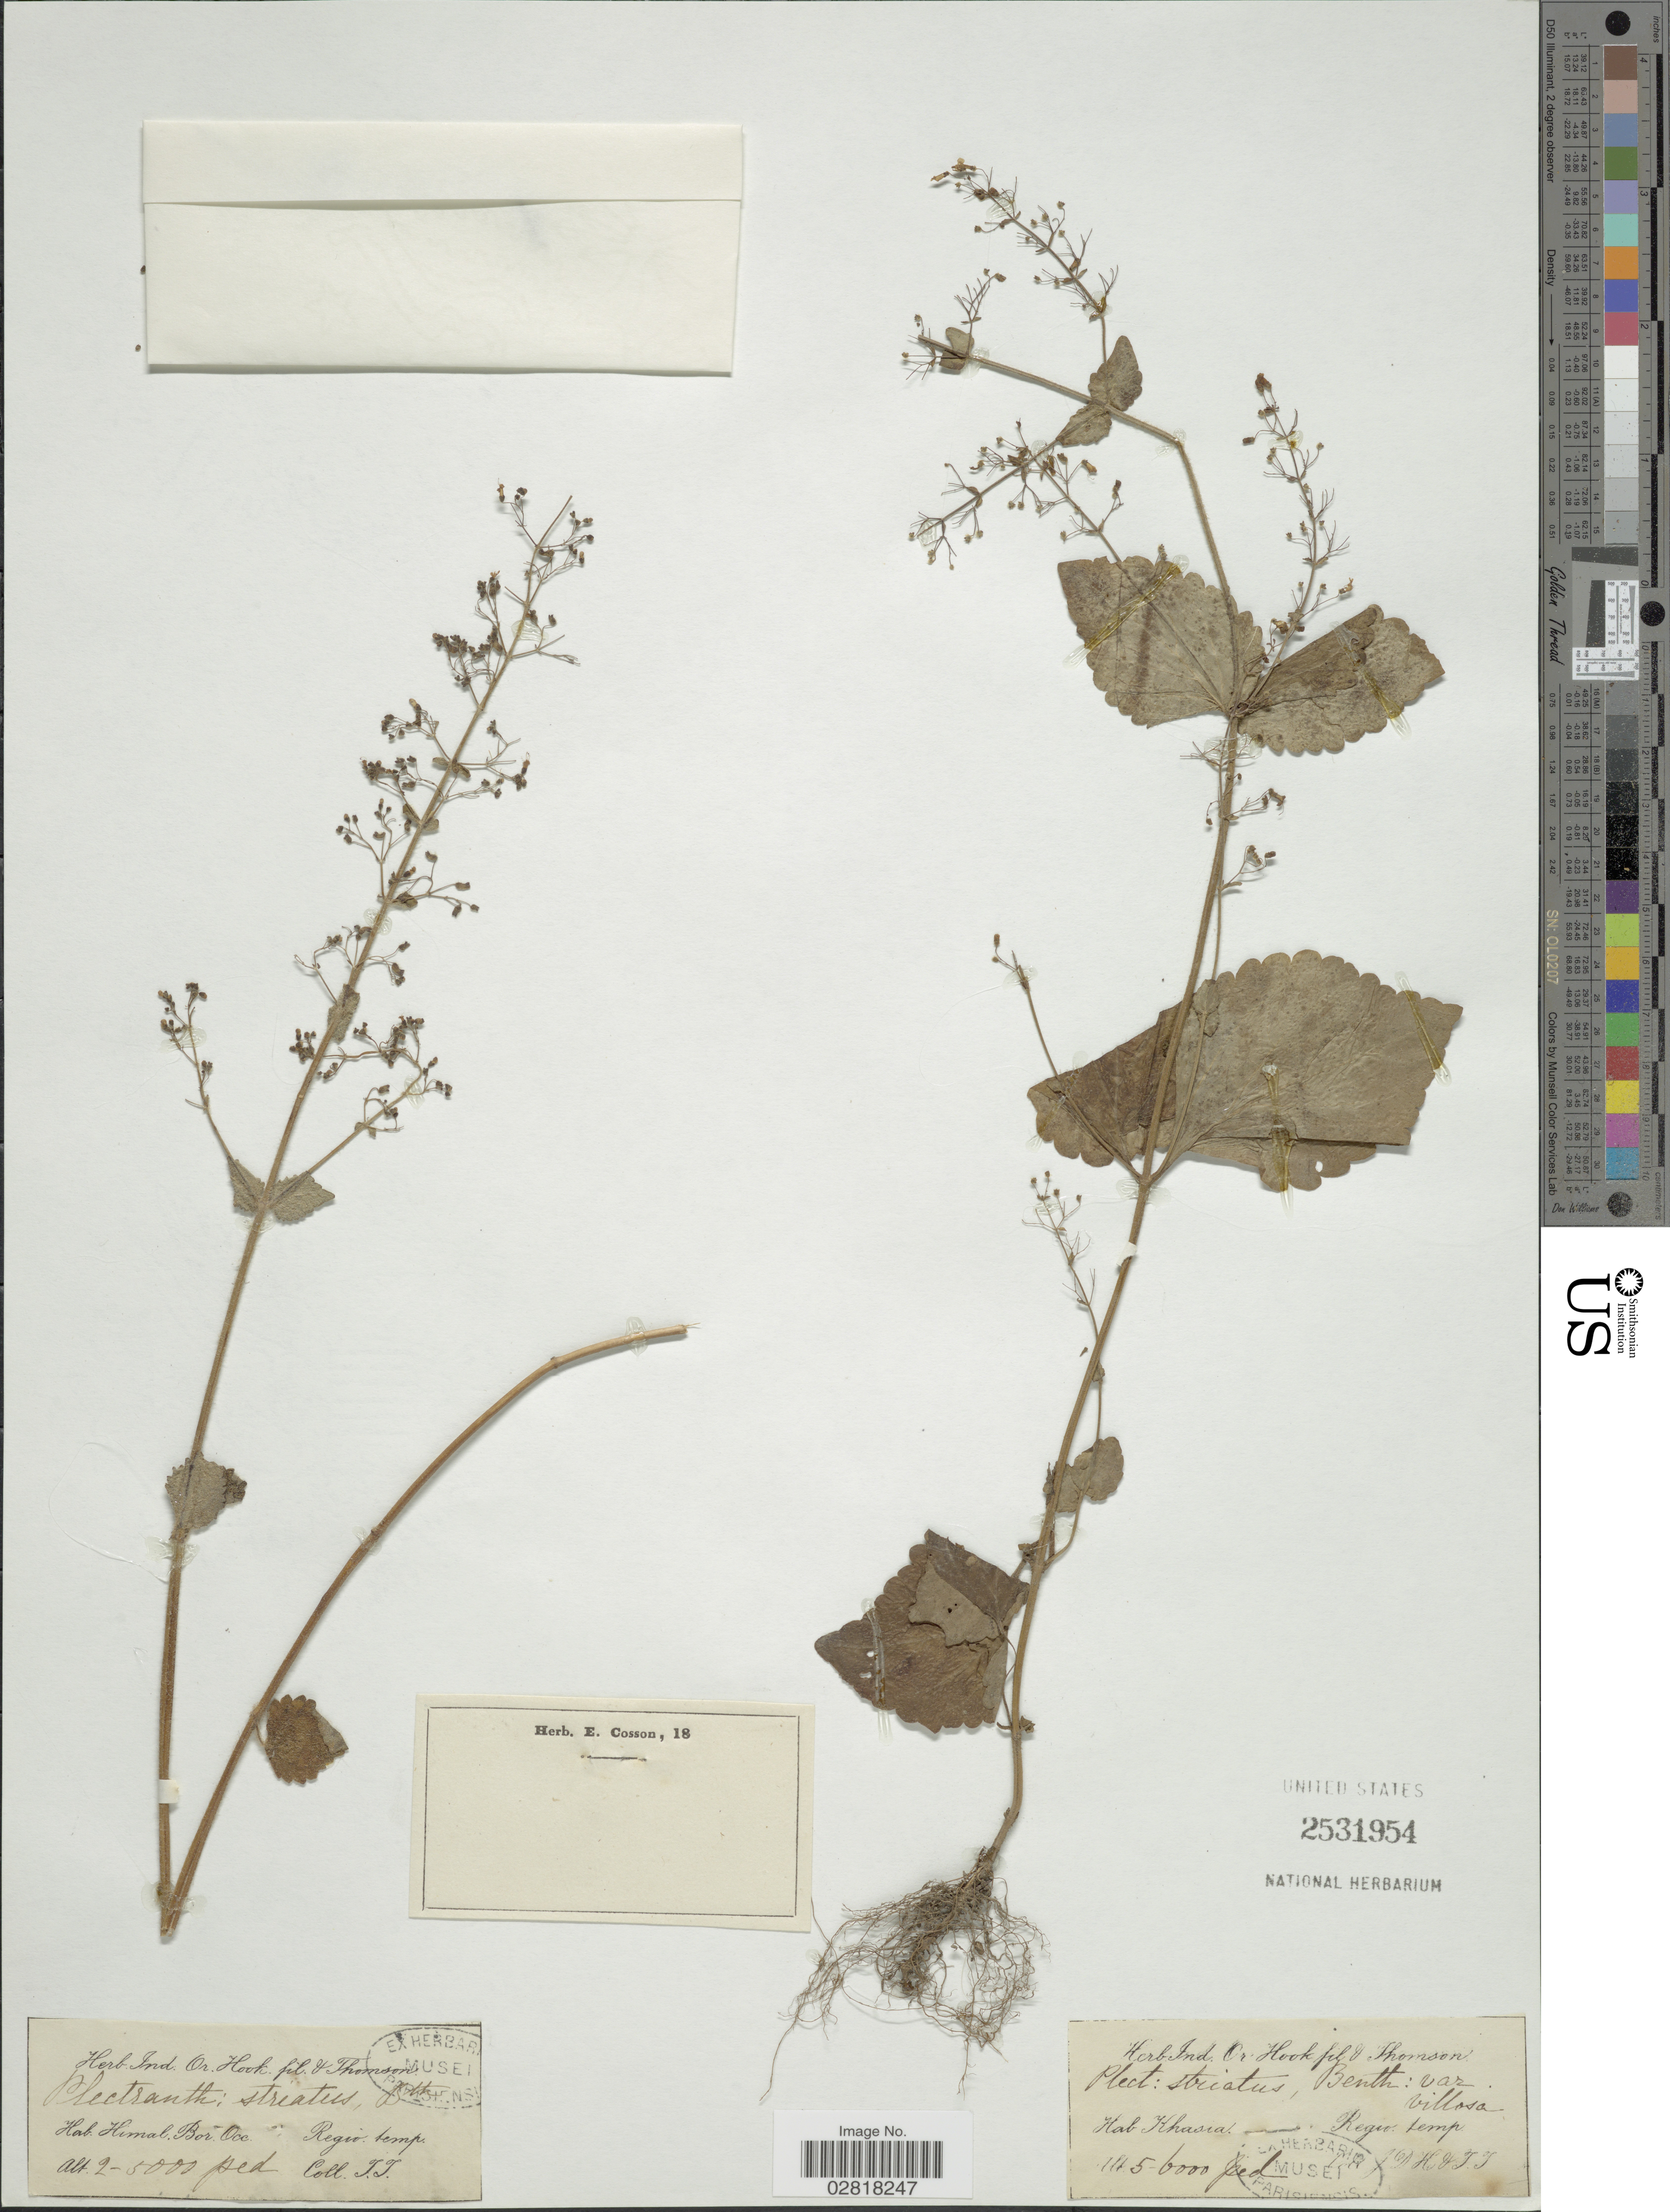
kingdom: Plantae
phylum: Tracheophyta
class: Magnoliopsida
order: Lamiales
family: Lamiaceae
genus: Plectranthus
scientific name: Plectranthus striatus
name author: Benth.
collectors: T. Thomson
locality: Himal. Bor. Occ. Regio temp.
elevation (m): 610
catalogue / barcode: US 2531954